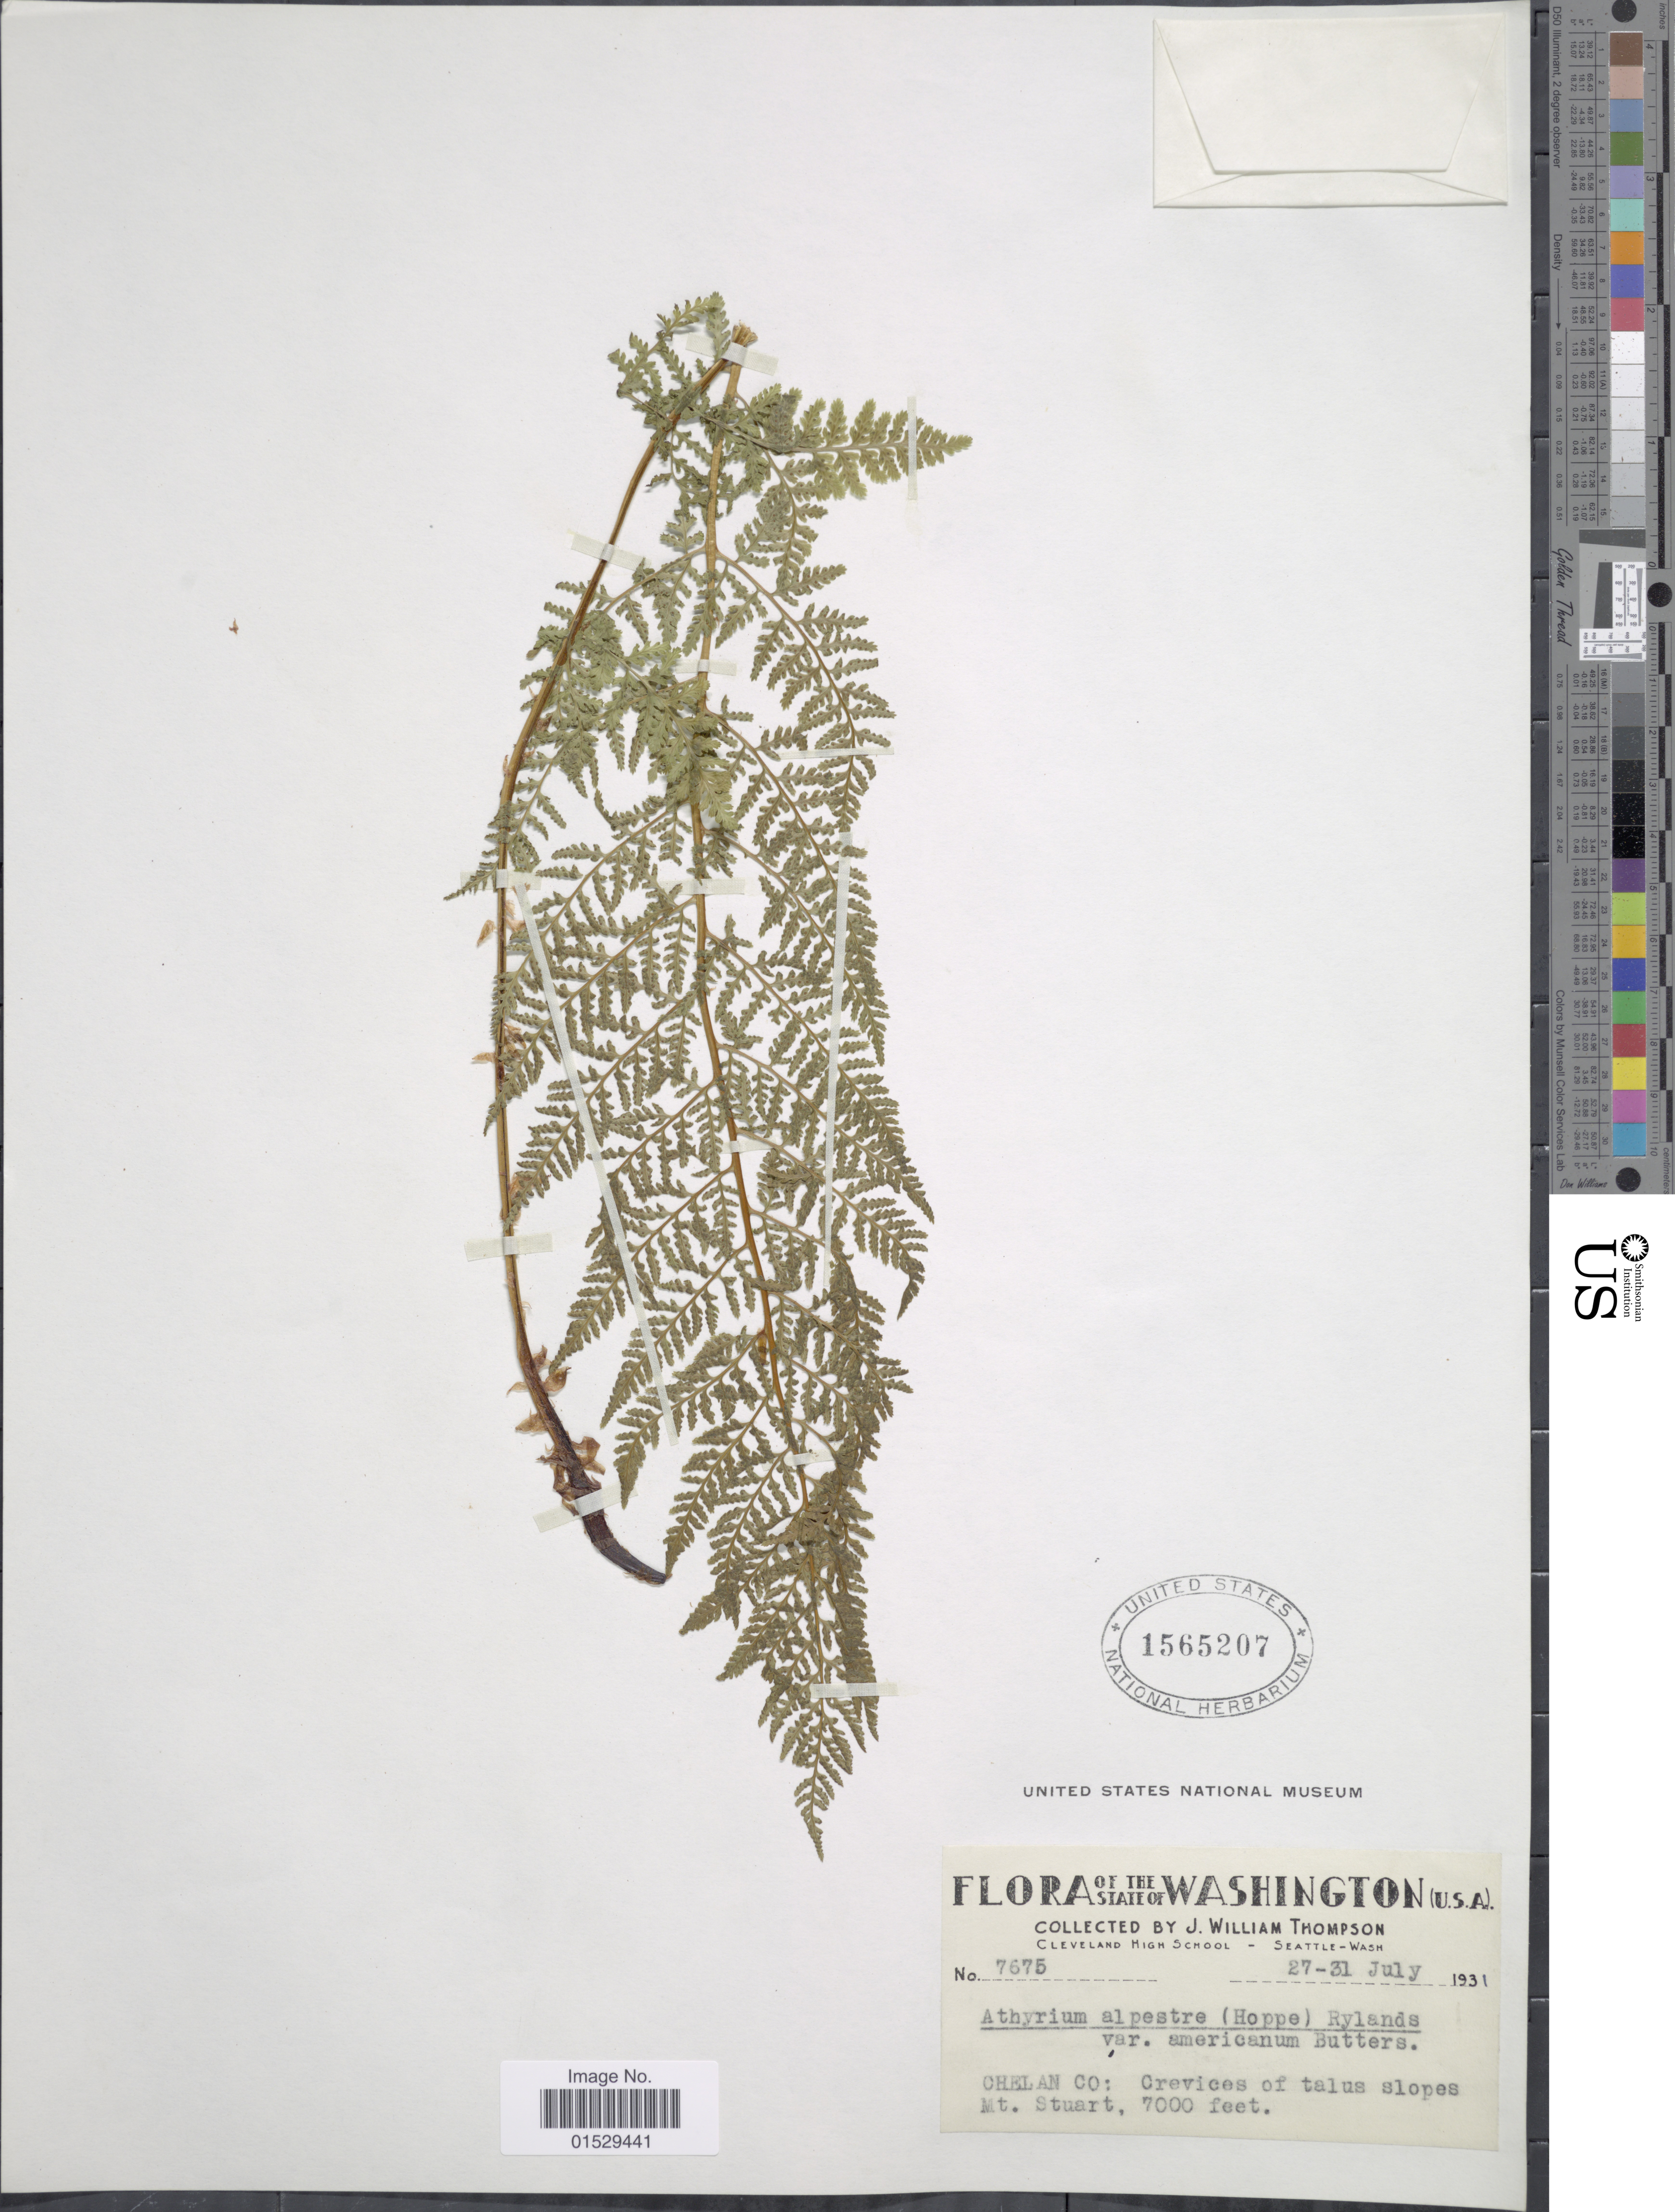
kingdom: Plantae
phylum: Tracheophyta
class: Polypodiopsida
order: Polypodiales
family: Athyriaceae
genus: Athyrium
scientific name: Athyrium distentifolilum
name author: Tausch ex Opiz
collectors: J. W. Thompson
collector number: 7675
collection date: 1931-07-27/1931-07-31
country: United States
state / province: Washington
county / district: Chelan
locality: State of Washington (U.S.A.), Chelan Co: crevices of talus slopes Mt. Stuart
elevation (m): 2134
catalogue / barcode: US 1565207